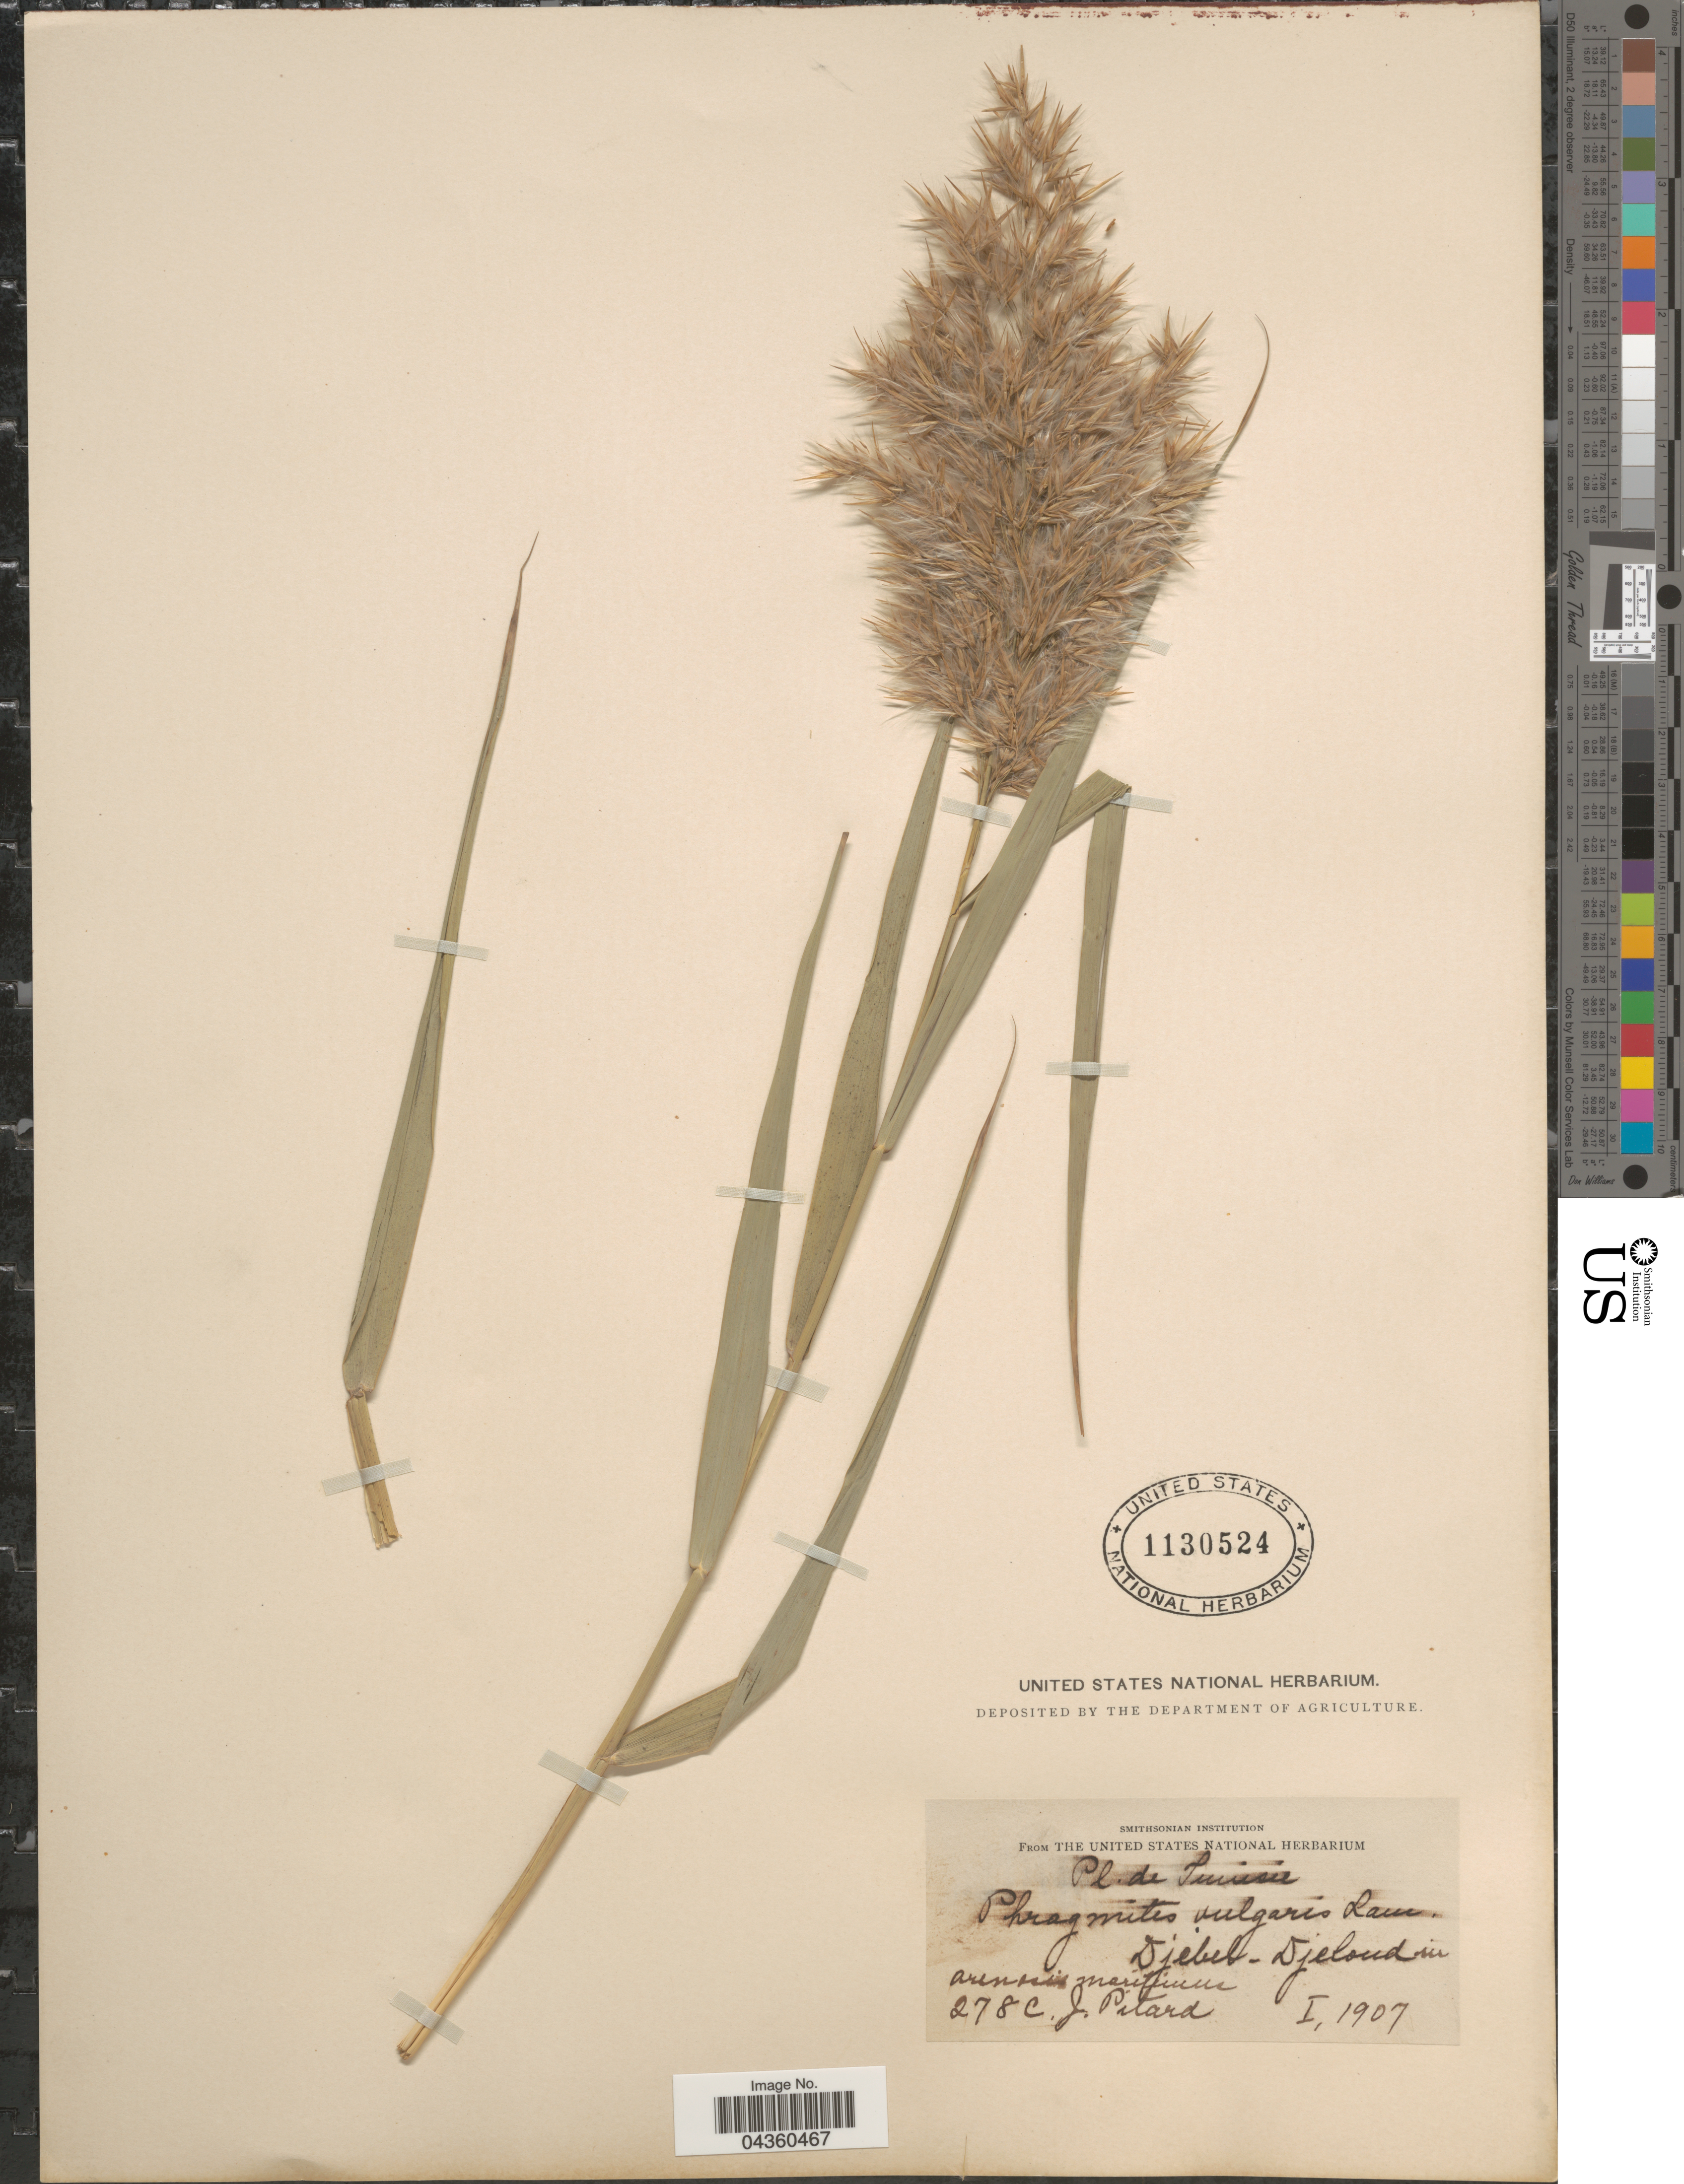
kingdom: Plantae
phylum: Tracheophyta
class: Liliopsida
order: Poales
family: Poaceae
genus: Phragmites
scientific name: Phragmites australis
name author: (Cav.) Trin. ex Steud.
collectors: C. Pitard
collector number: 278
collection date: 1907-01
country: Tunisia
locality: Djebel-Djeloud in arenosis maritimus.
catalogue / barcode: US 1130524